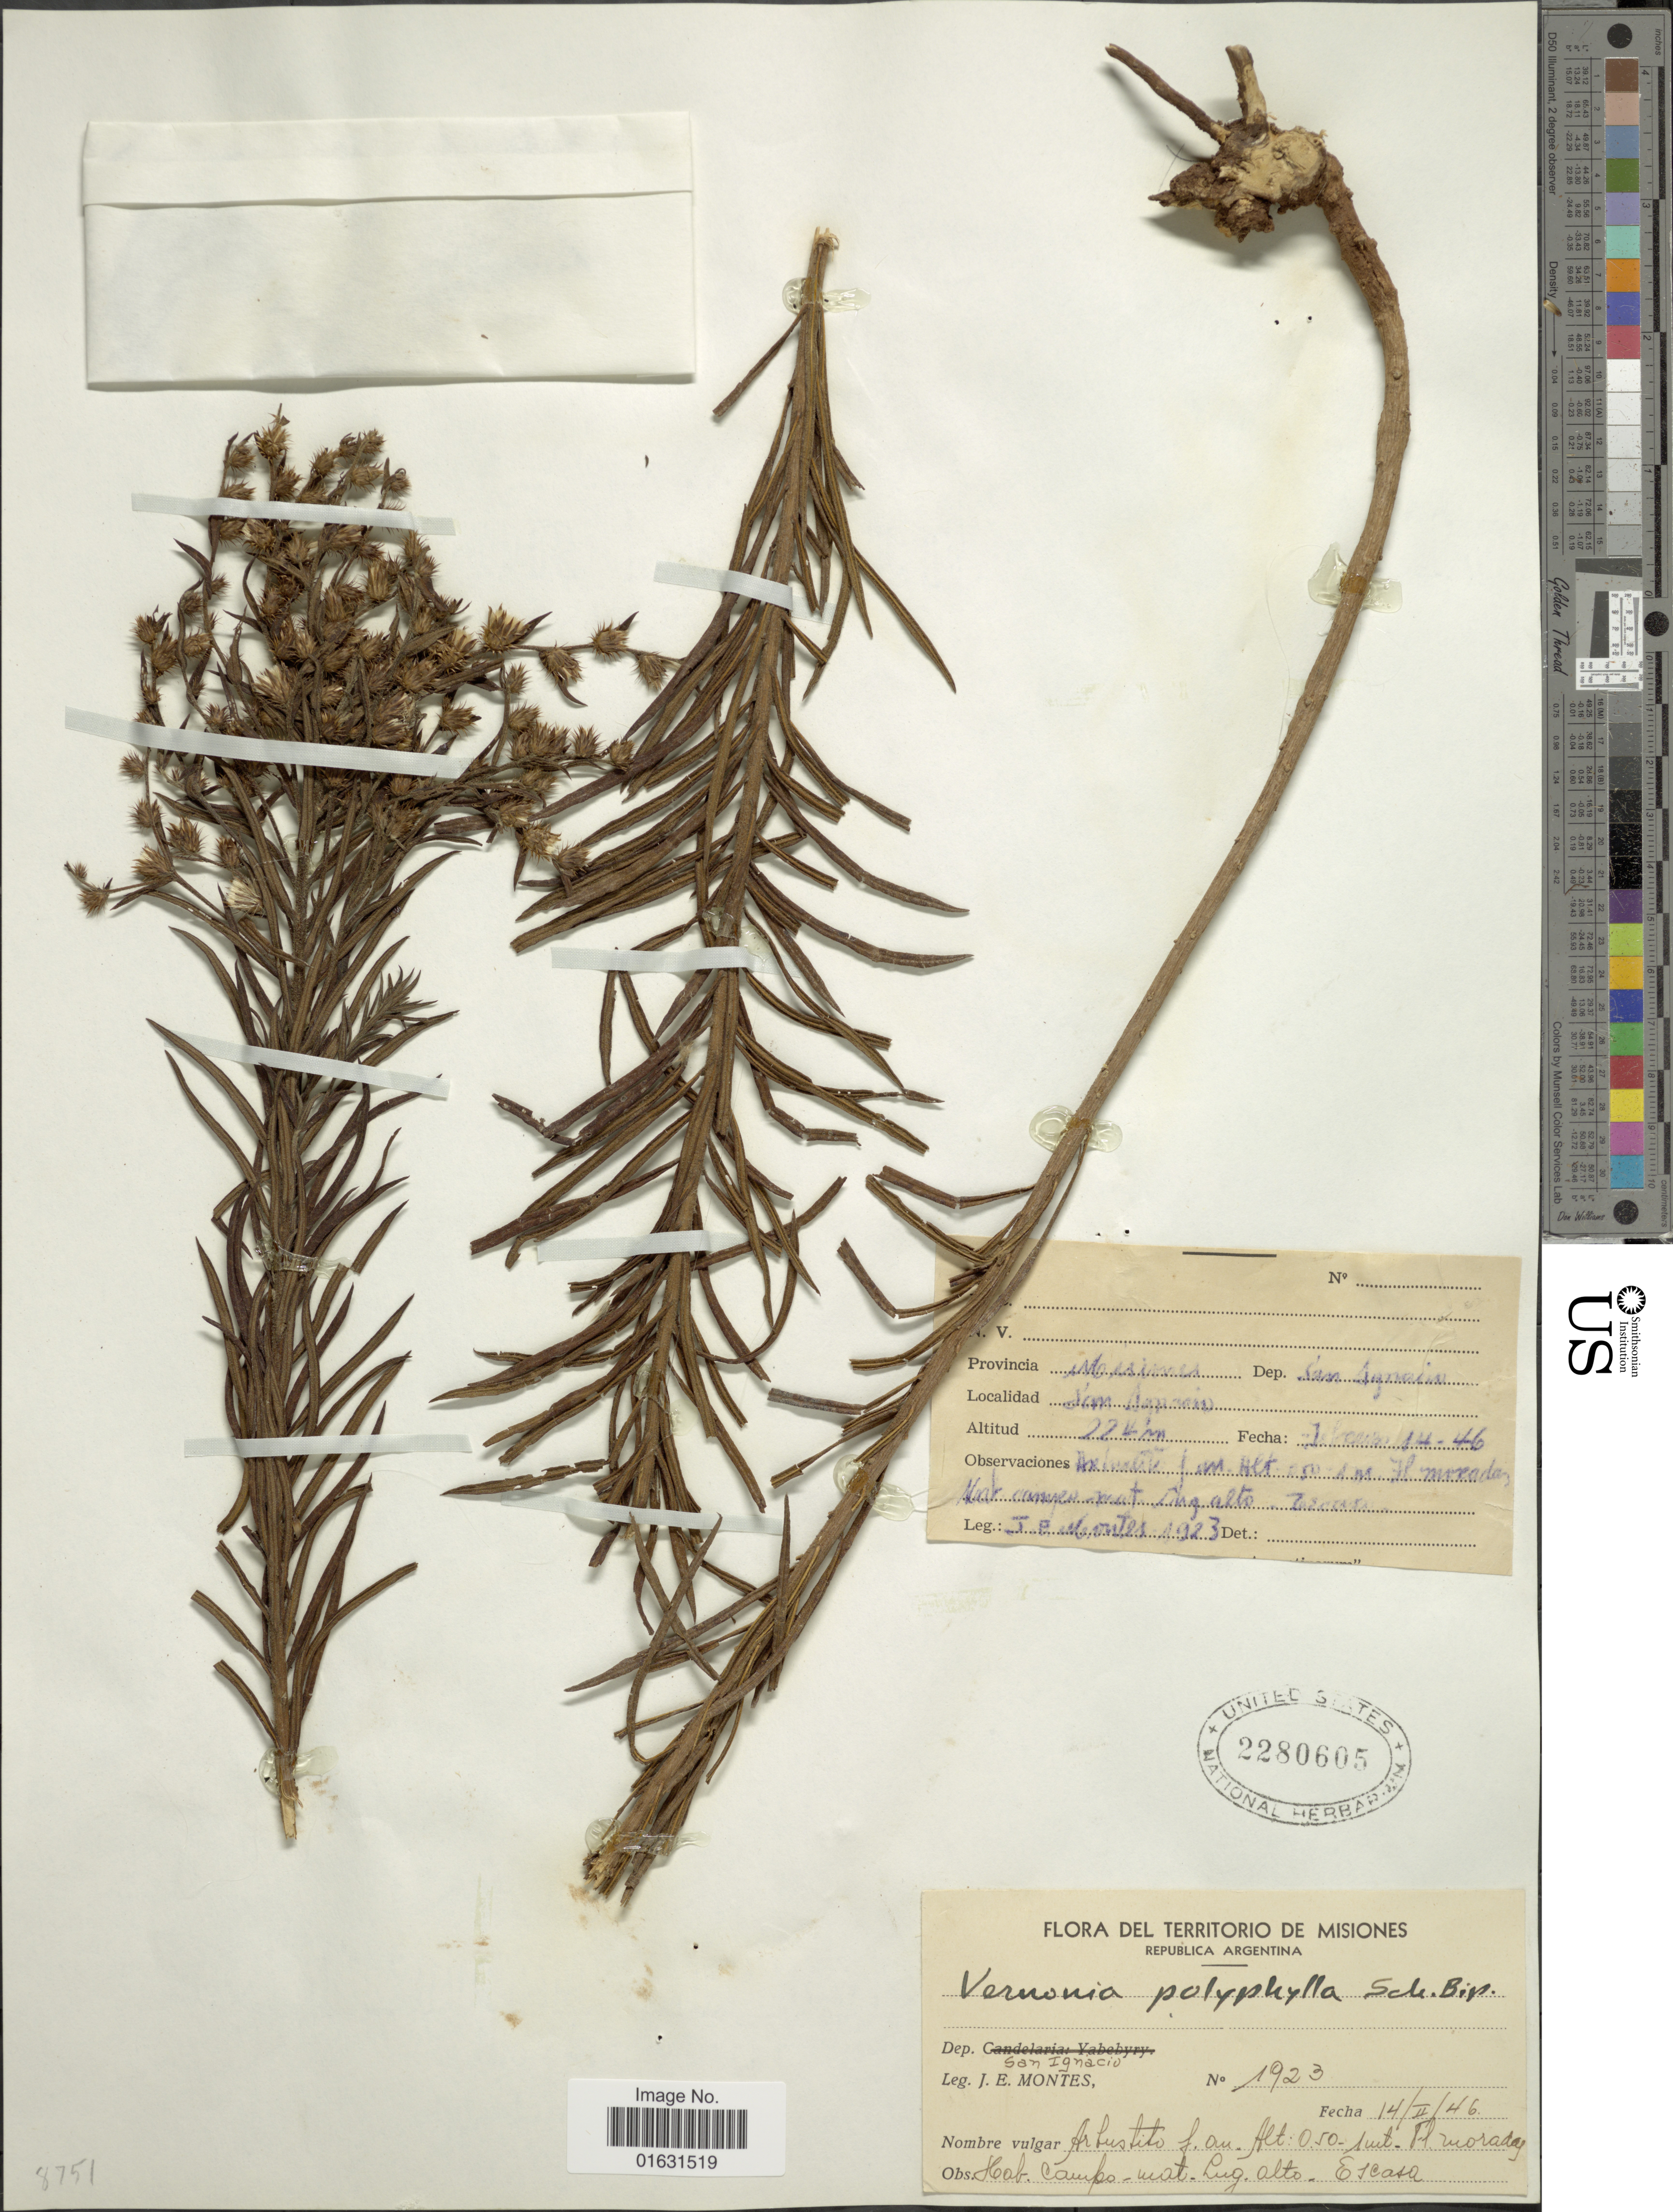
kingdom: Plantae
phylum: Tracheophyta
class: Magnoliopsida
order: Asterales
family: Asteraceae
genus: Lessingianthus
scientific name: Lessingianthus polyphyllus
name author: (Sch. Bip. ex Baker) H. Rob.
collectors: J. E. Montes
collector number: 1923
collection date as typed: Transcribed d/m/y: 14/2/46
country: Argentina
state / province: Misiones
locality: Dep. San Ignacio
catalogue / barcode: US 2280605